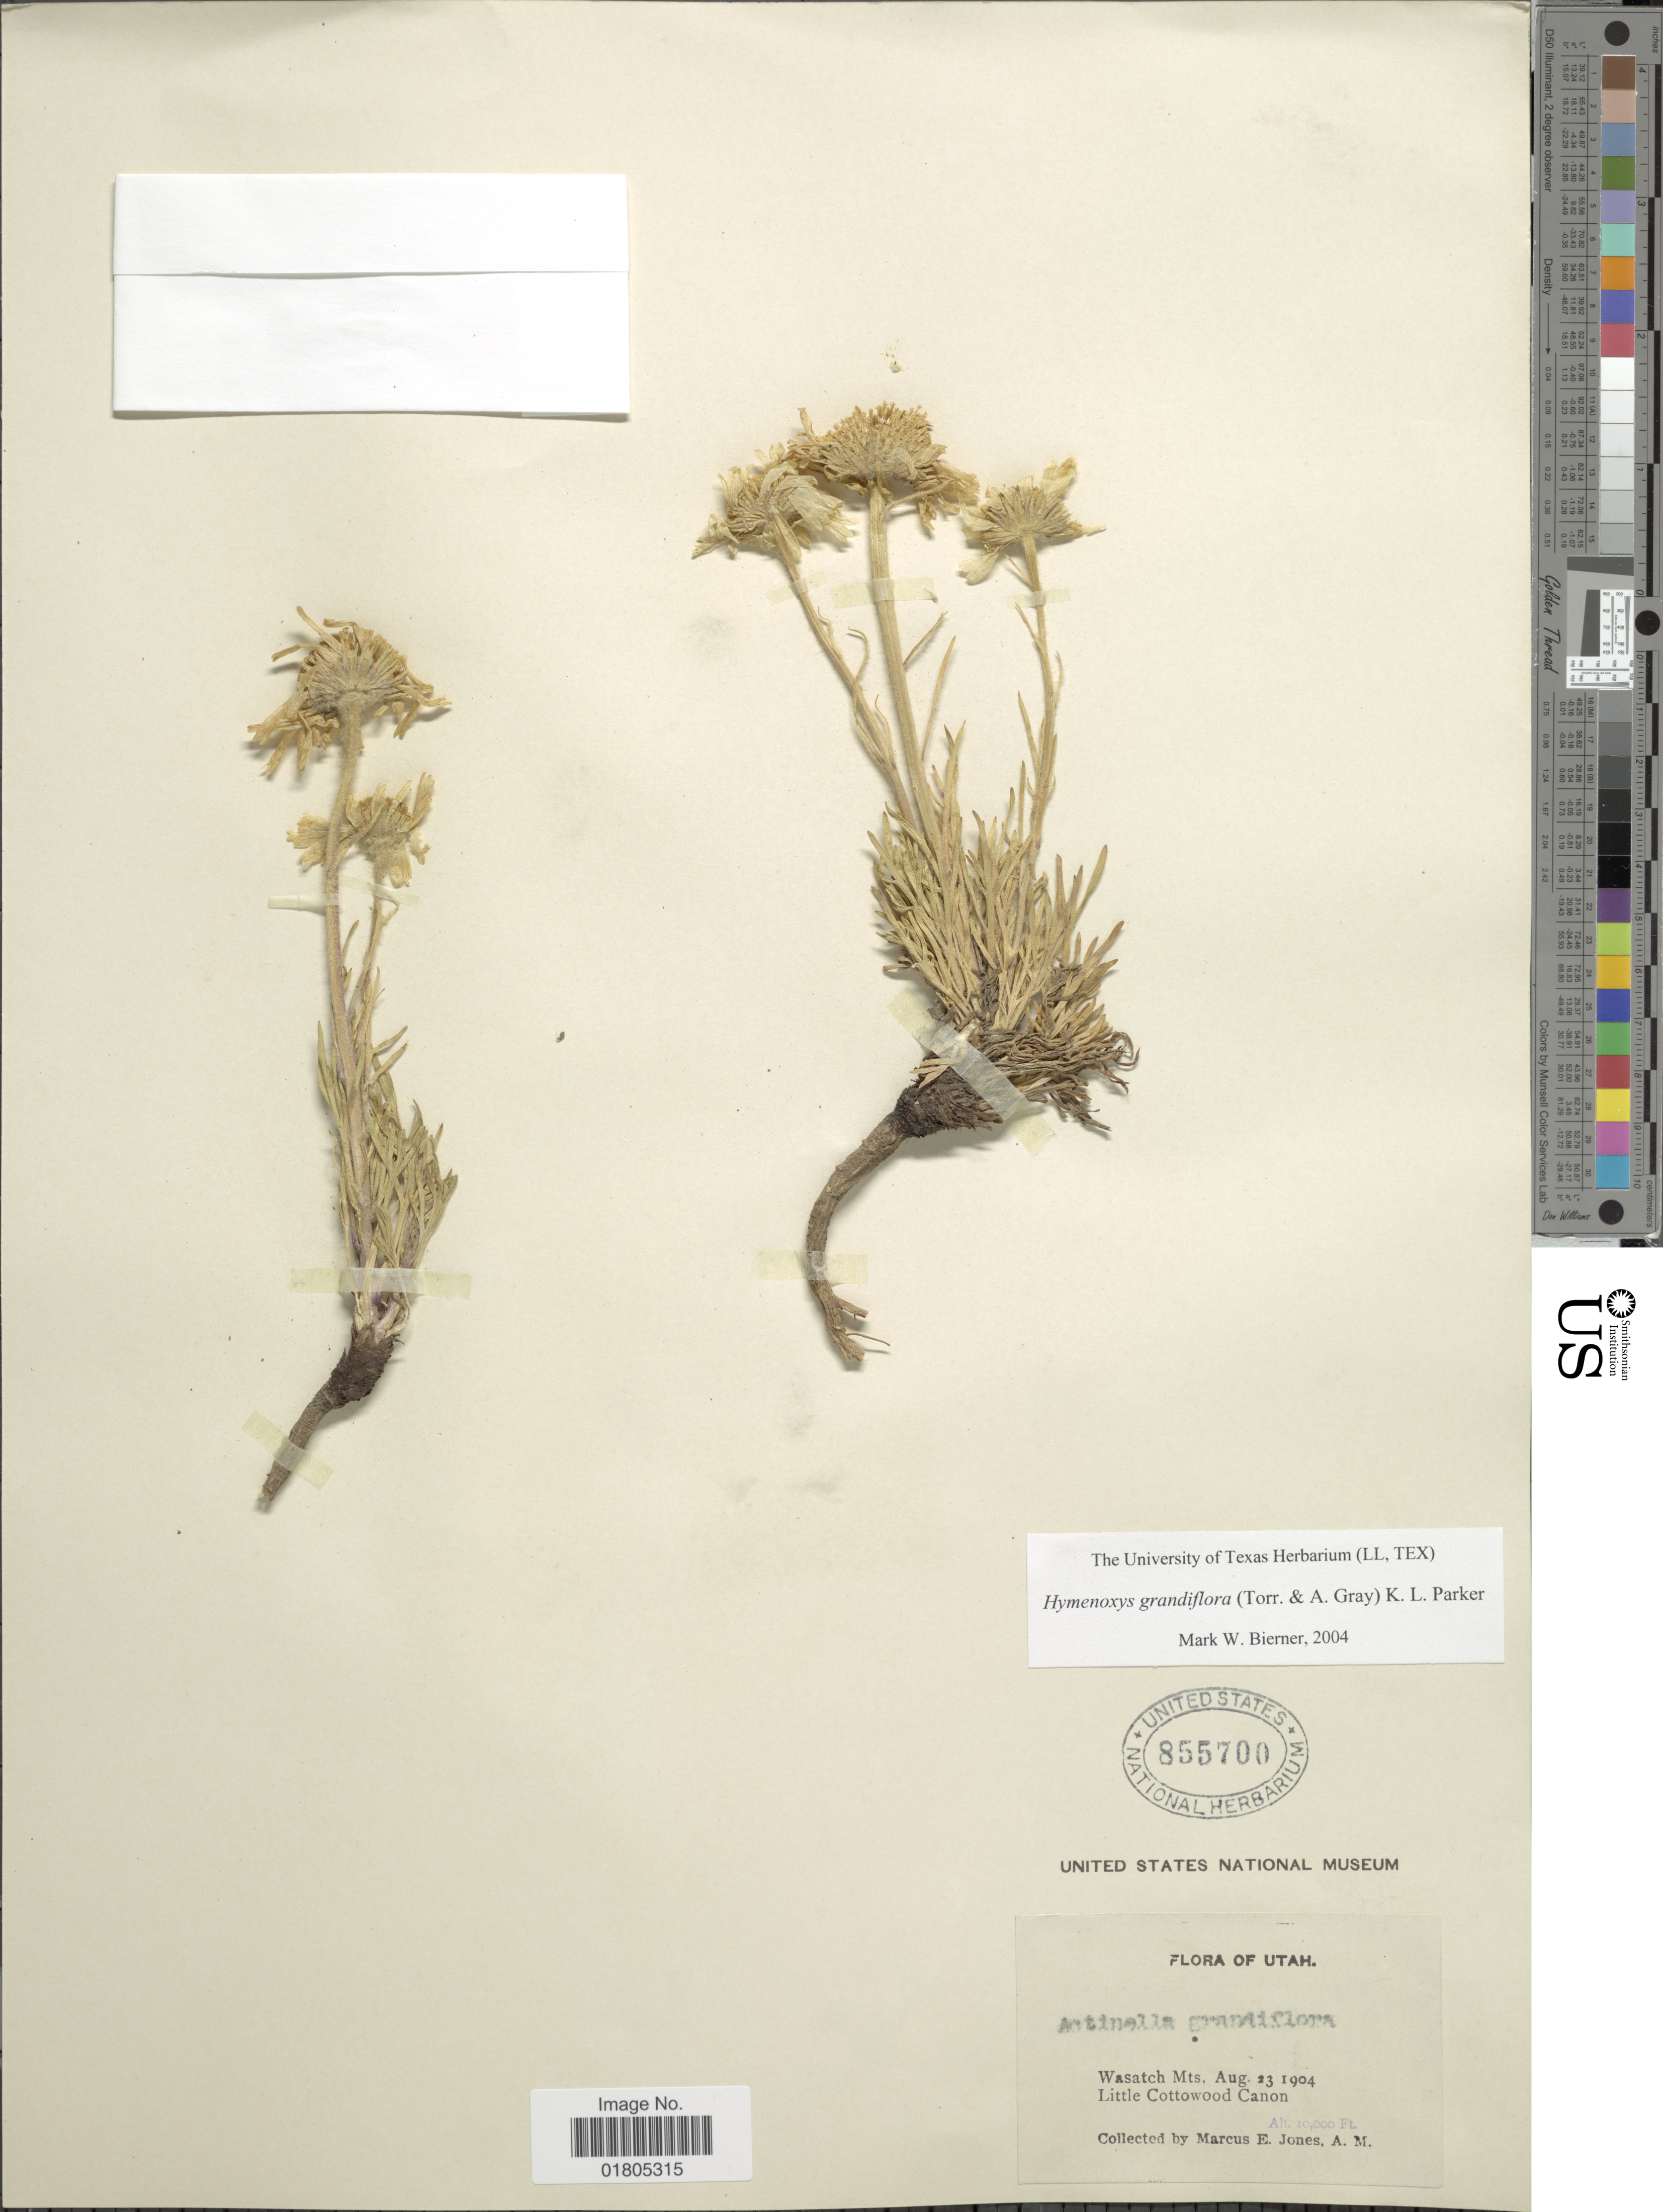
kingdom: Plantae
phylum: Tracheophyta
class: Magnoliopsida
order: Asterales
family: Asteraceae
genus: Actinea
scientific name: Actinea grandiflora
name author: (Torr. & A. Gray) Kuntze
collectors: M. E. Jones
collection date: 1904-08-23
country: United States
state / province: Utah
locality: Wasatch Mts., Little Cottowood Canon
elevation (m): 3048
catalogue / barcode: US 855700